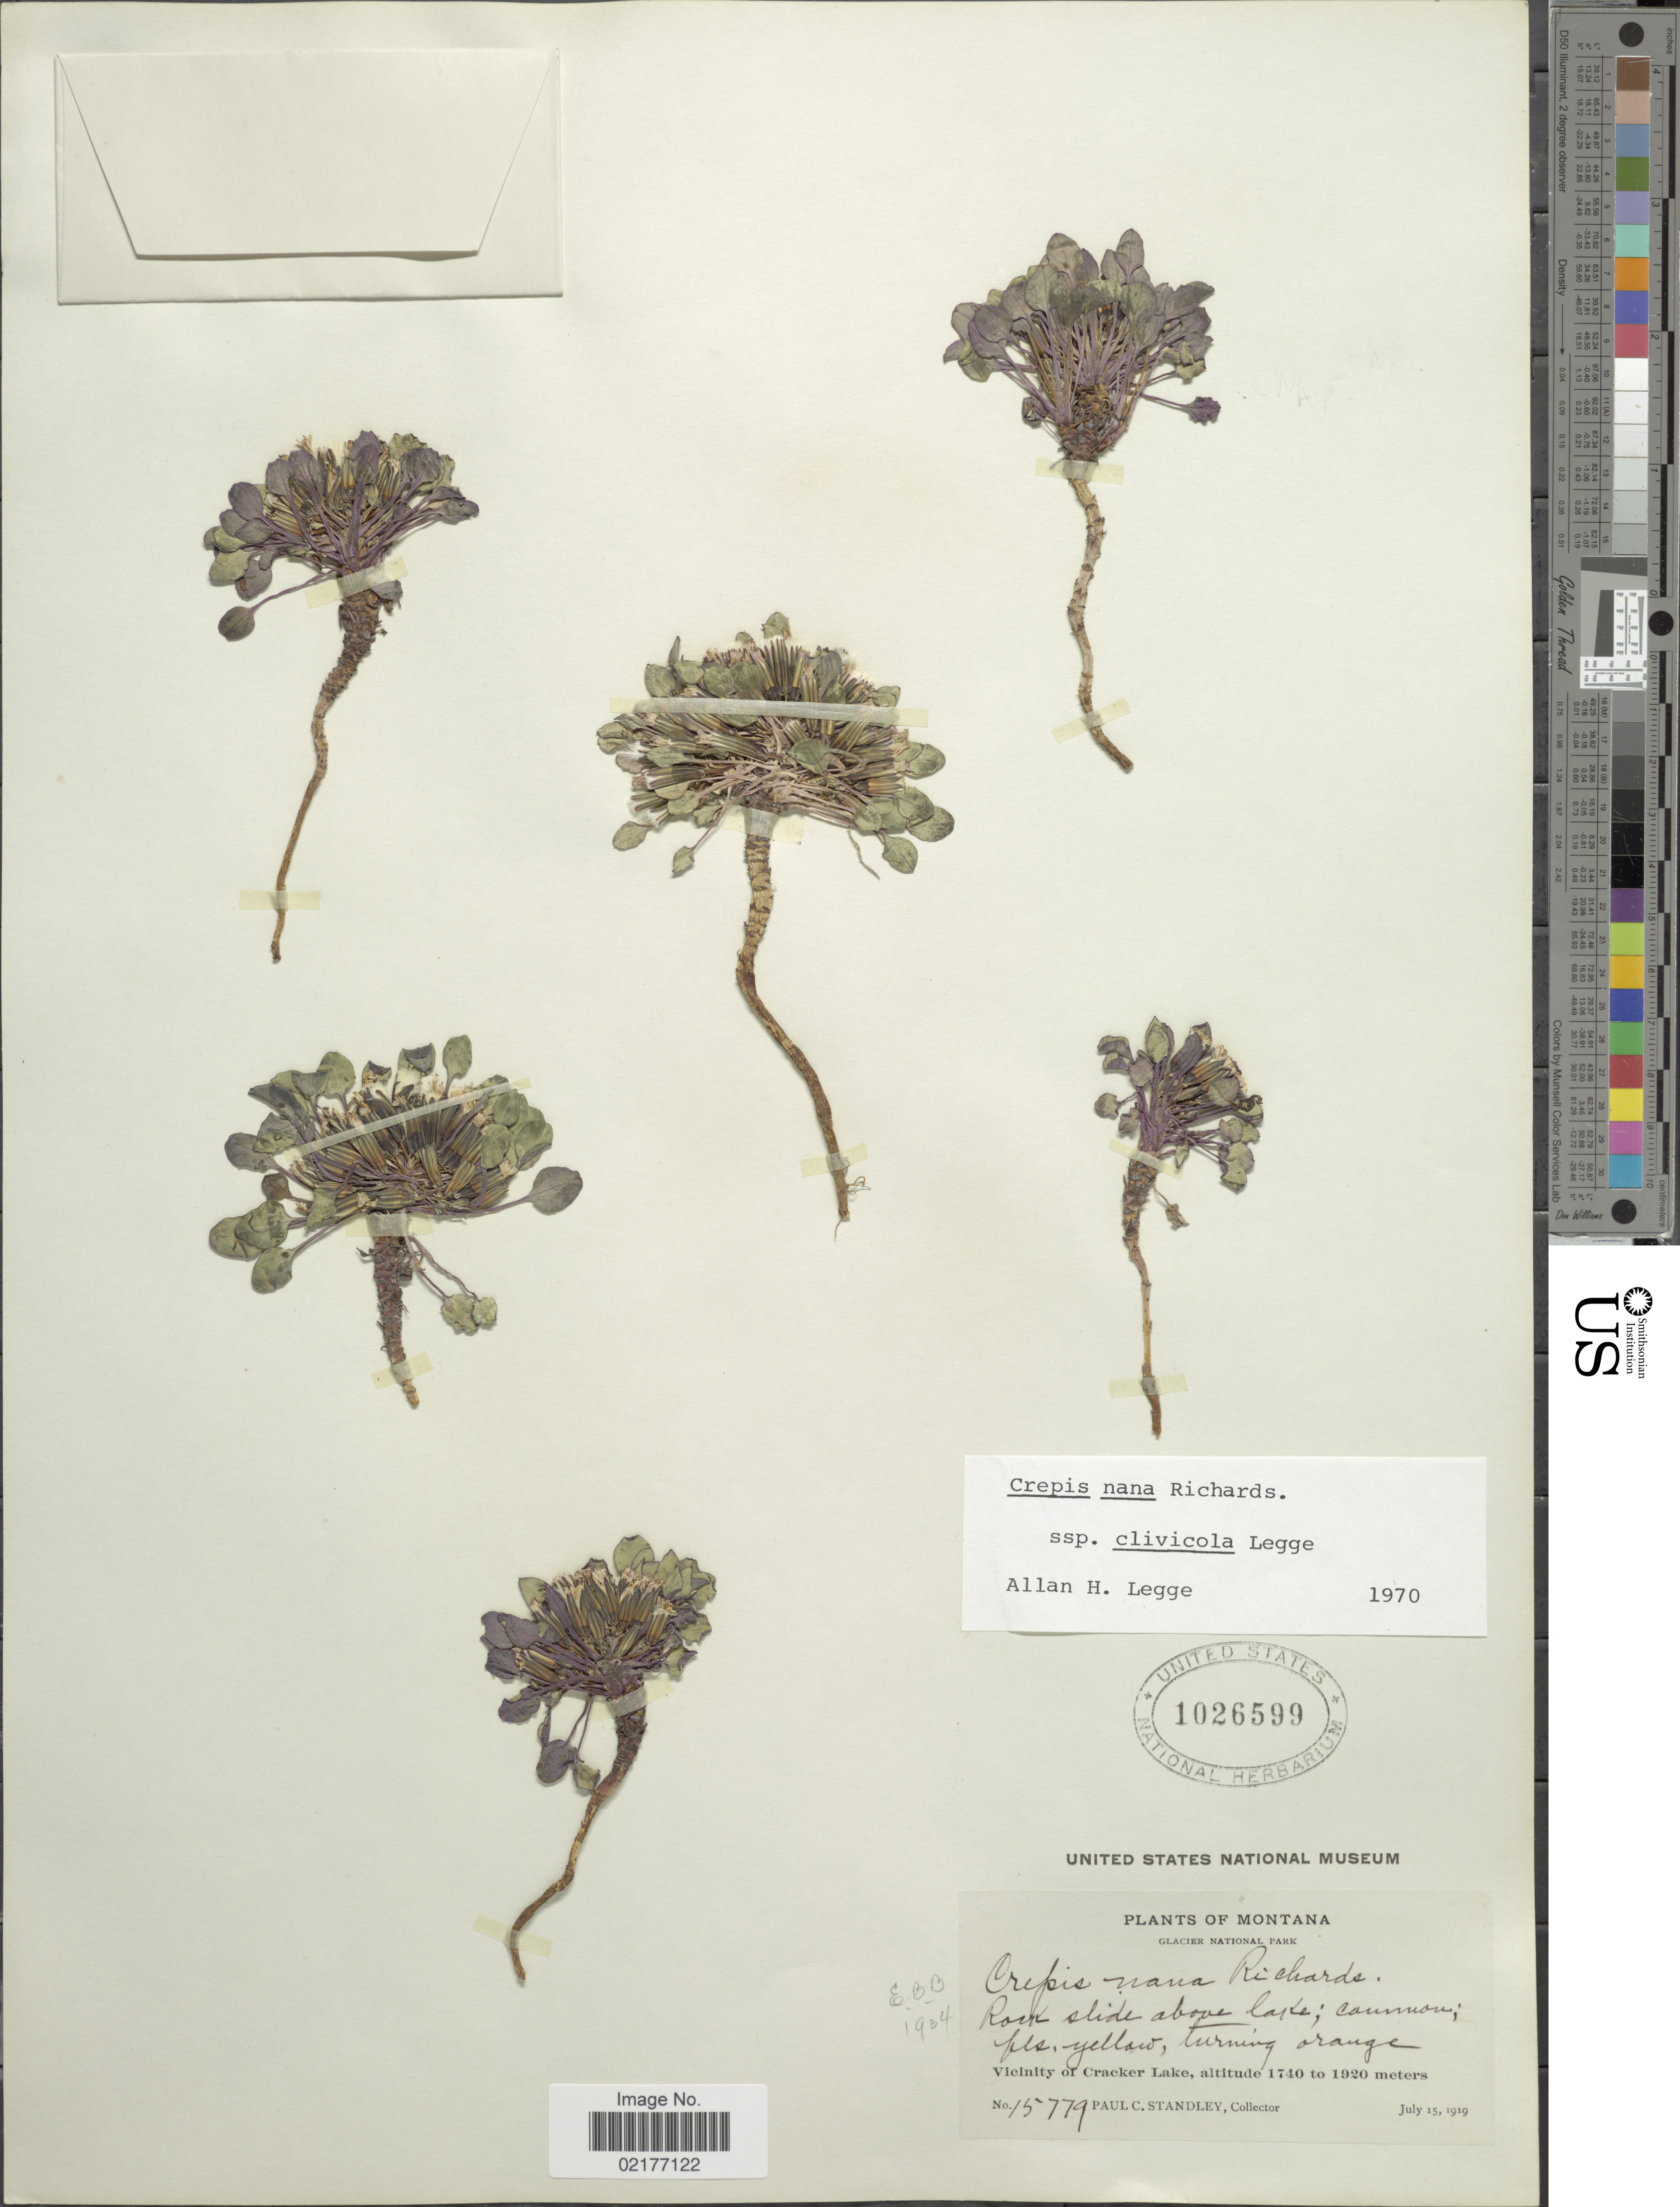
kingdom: Plantae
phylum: Tracheophyta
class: Magnoliopsida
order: Asterales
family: Asteraceae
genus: Askellia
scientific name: Askellia pygmaea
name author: (Ledeb.) Sennikov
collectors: P. C. Standley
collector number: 15779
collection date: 1919-07-15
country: United States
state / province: Montana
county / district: Glacier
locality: Glacier National Park, Rock slide above lake, Vicinity of Cracker Lake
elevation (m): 1740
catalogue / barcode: US 1026599